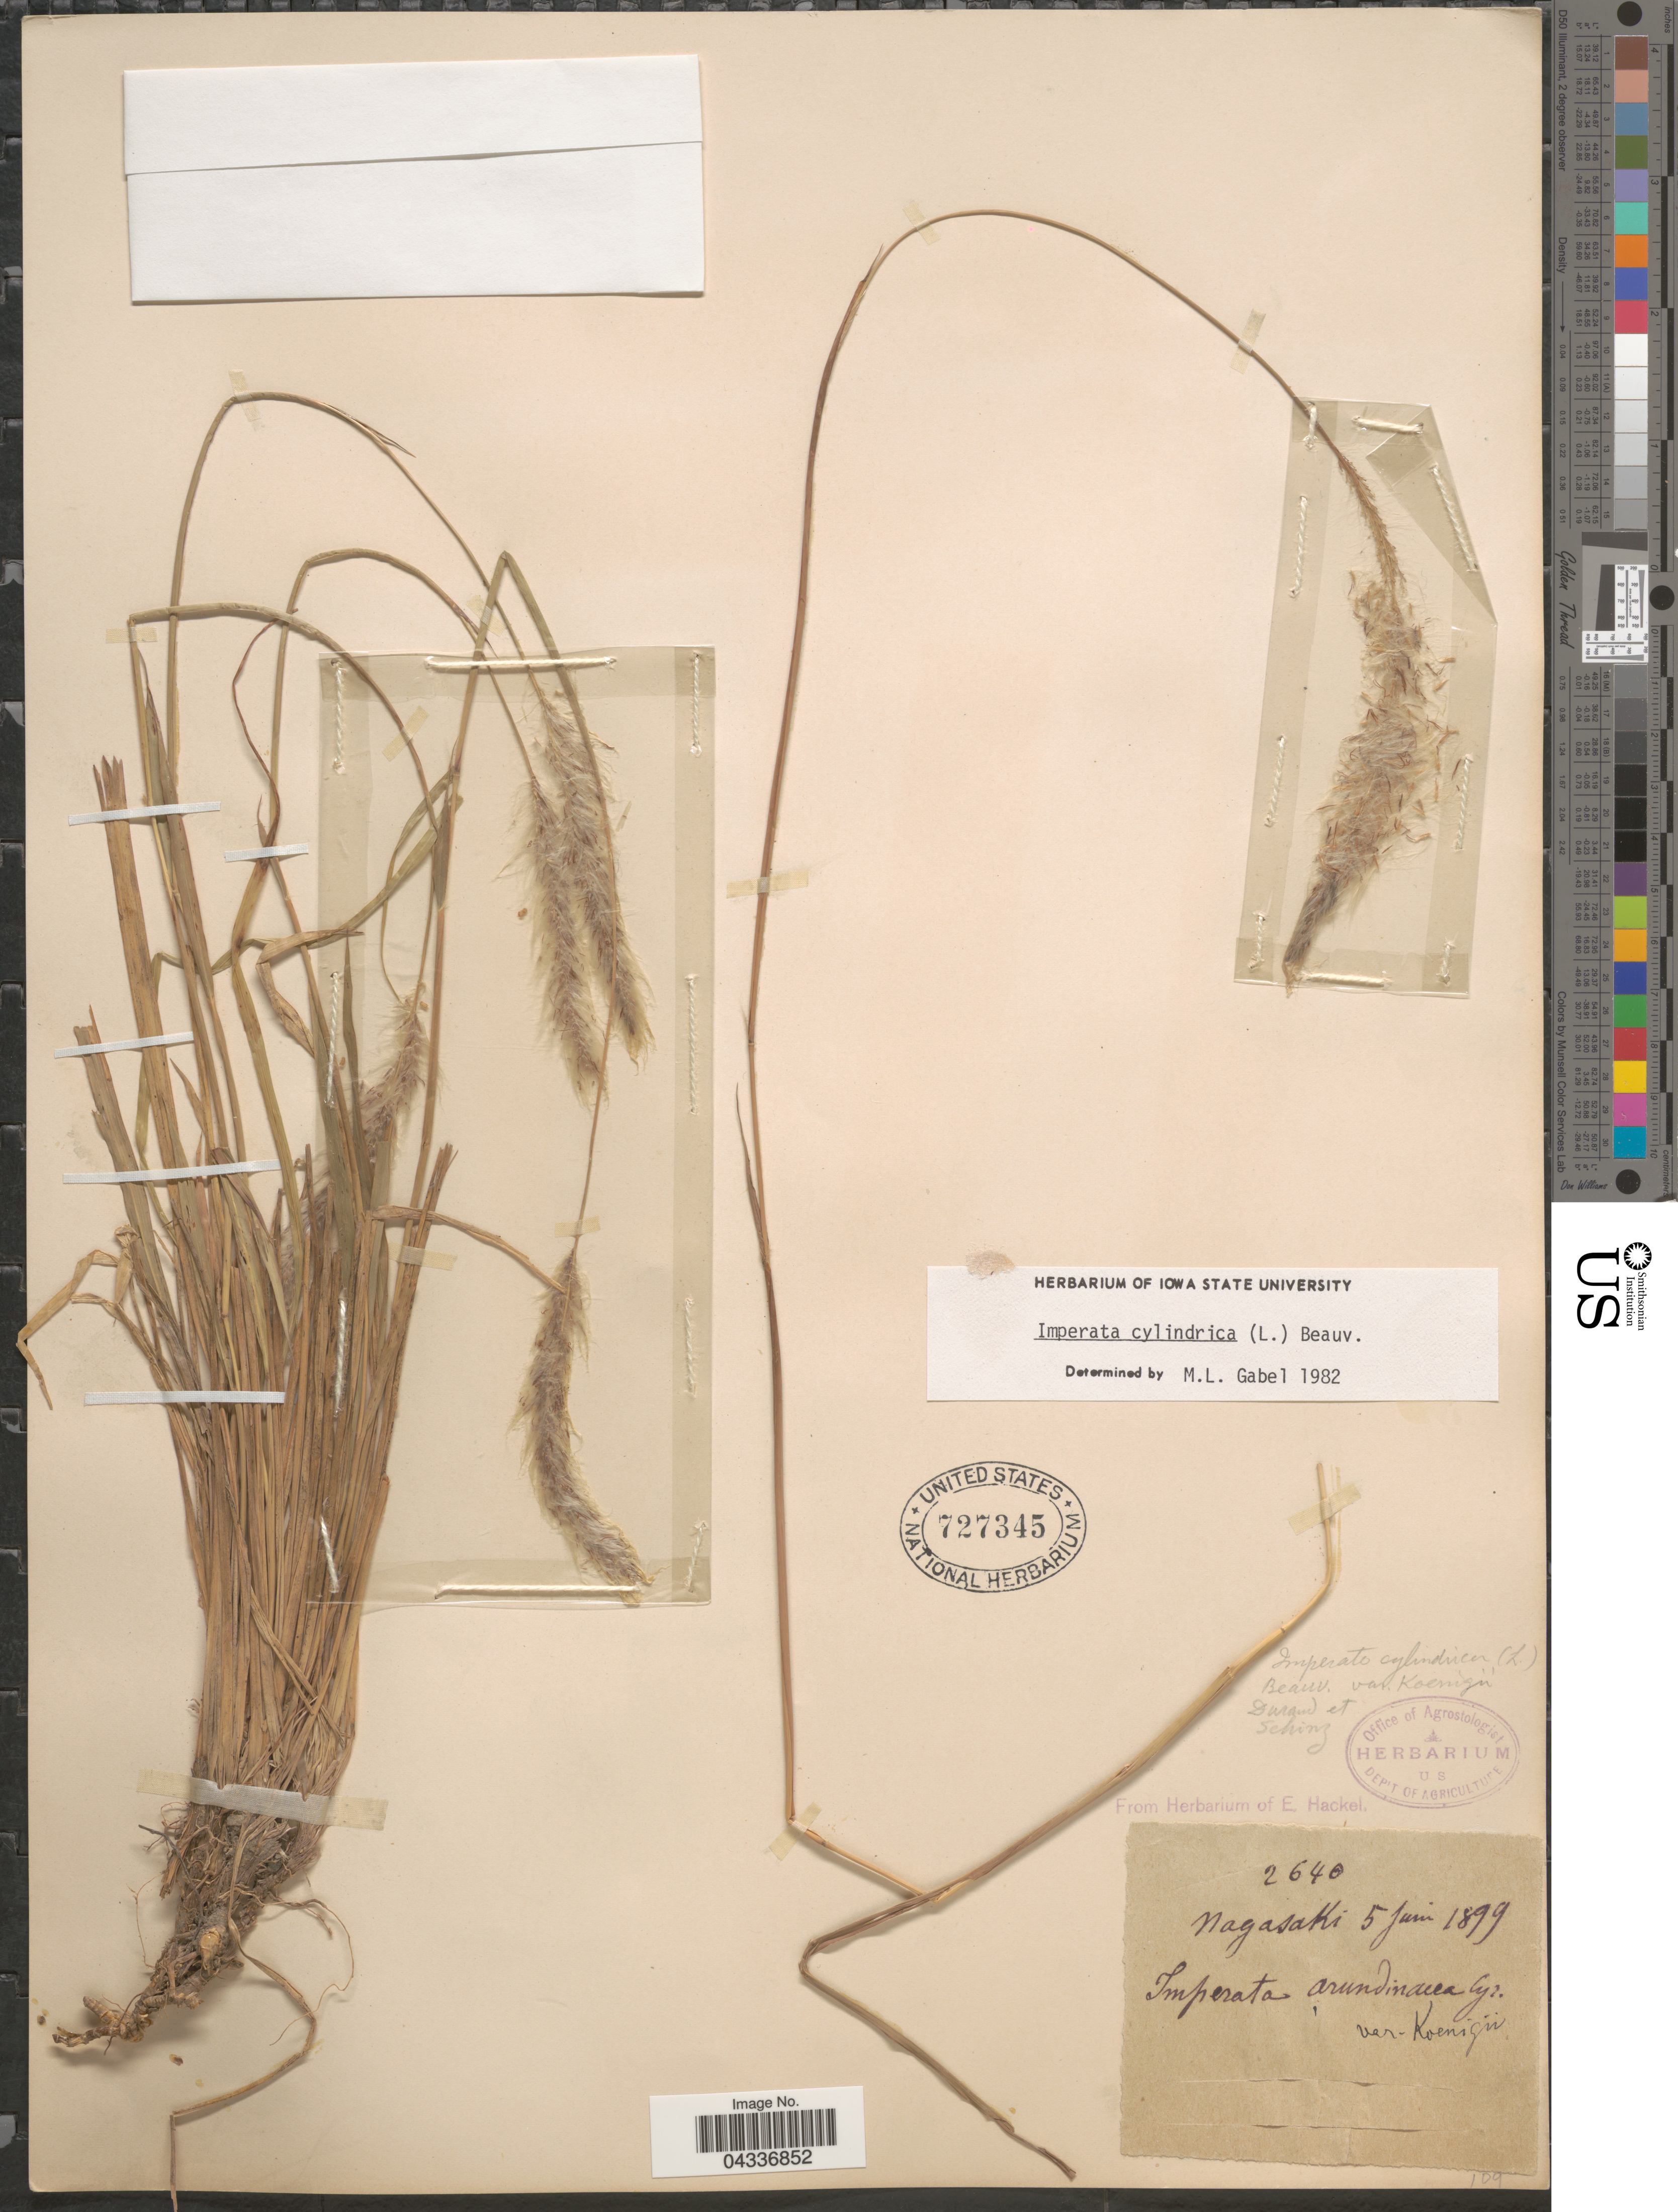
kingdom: Plantae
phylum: Tracheophyta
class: Liliopsida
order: Poales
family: Poaceae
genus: Imperata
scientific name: Imperata cylindrica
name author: (L.) P. Beauv.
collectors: ex herb. E. Hackel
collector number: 2640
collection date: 1899-06-05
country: Japan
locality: Nagasaki.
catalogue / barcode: US 727345